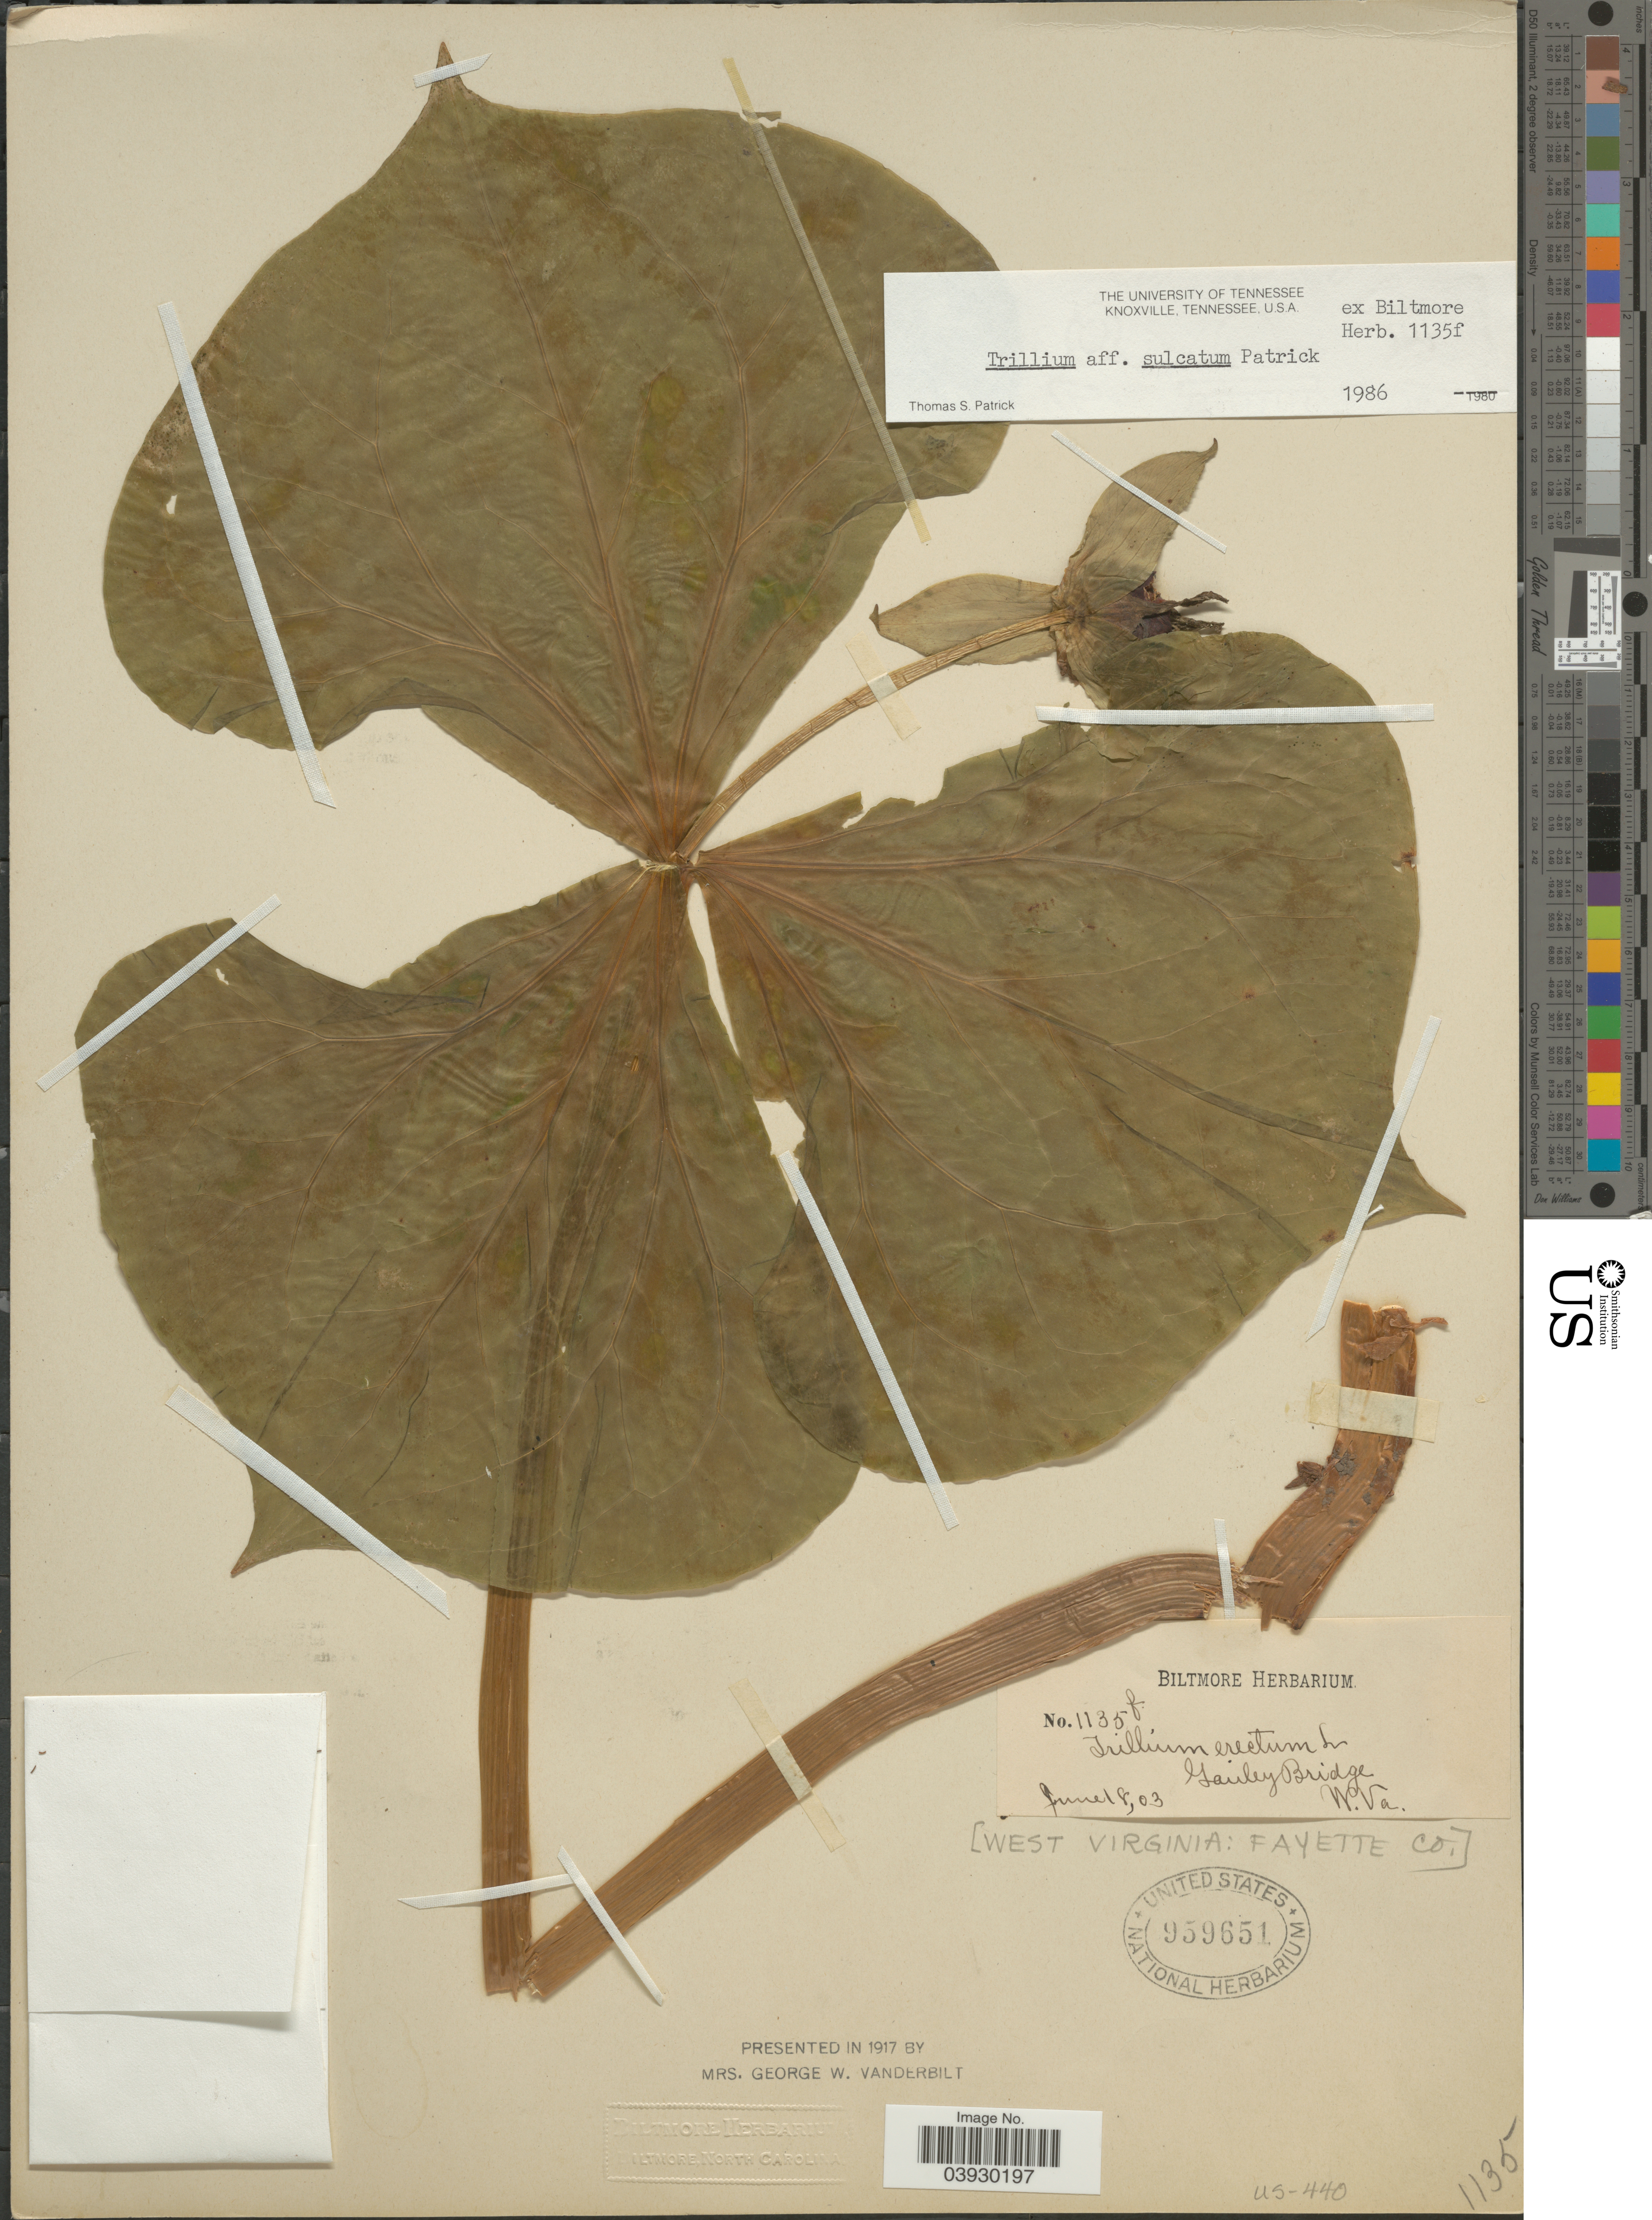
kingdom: Plantae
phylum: Tracheophyta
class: Liliopsida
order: Liliales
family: Melanthiaceae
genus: Trillium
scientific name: Trillium sulcatum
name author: T.S. Patrick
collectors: ex herb. Biltmore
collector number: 1135f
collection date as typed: Transcribed d/m/y: 18/6/3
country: United States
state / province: West Virginia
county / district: Fayette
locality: Gailey Bridge. Fayette Co.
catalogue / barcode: US 959651